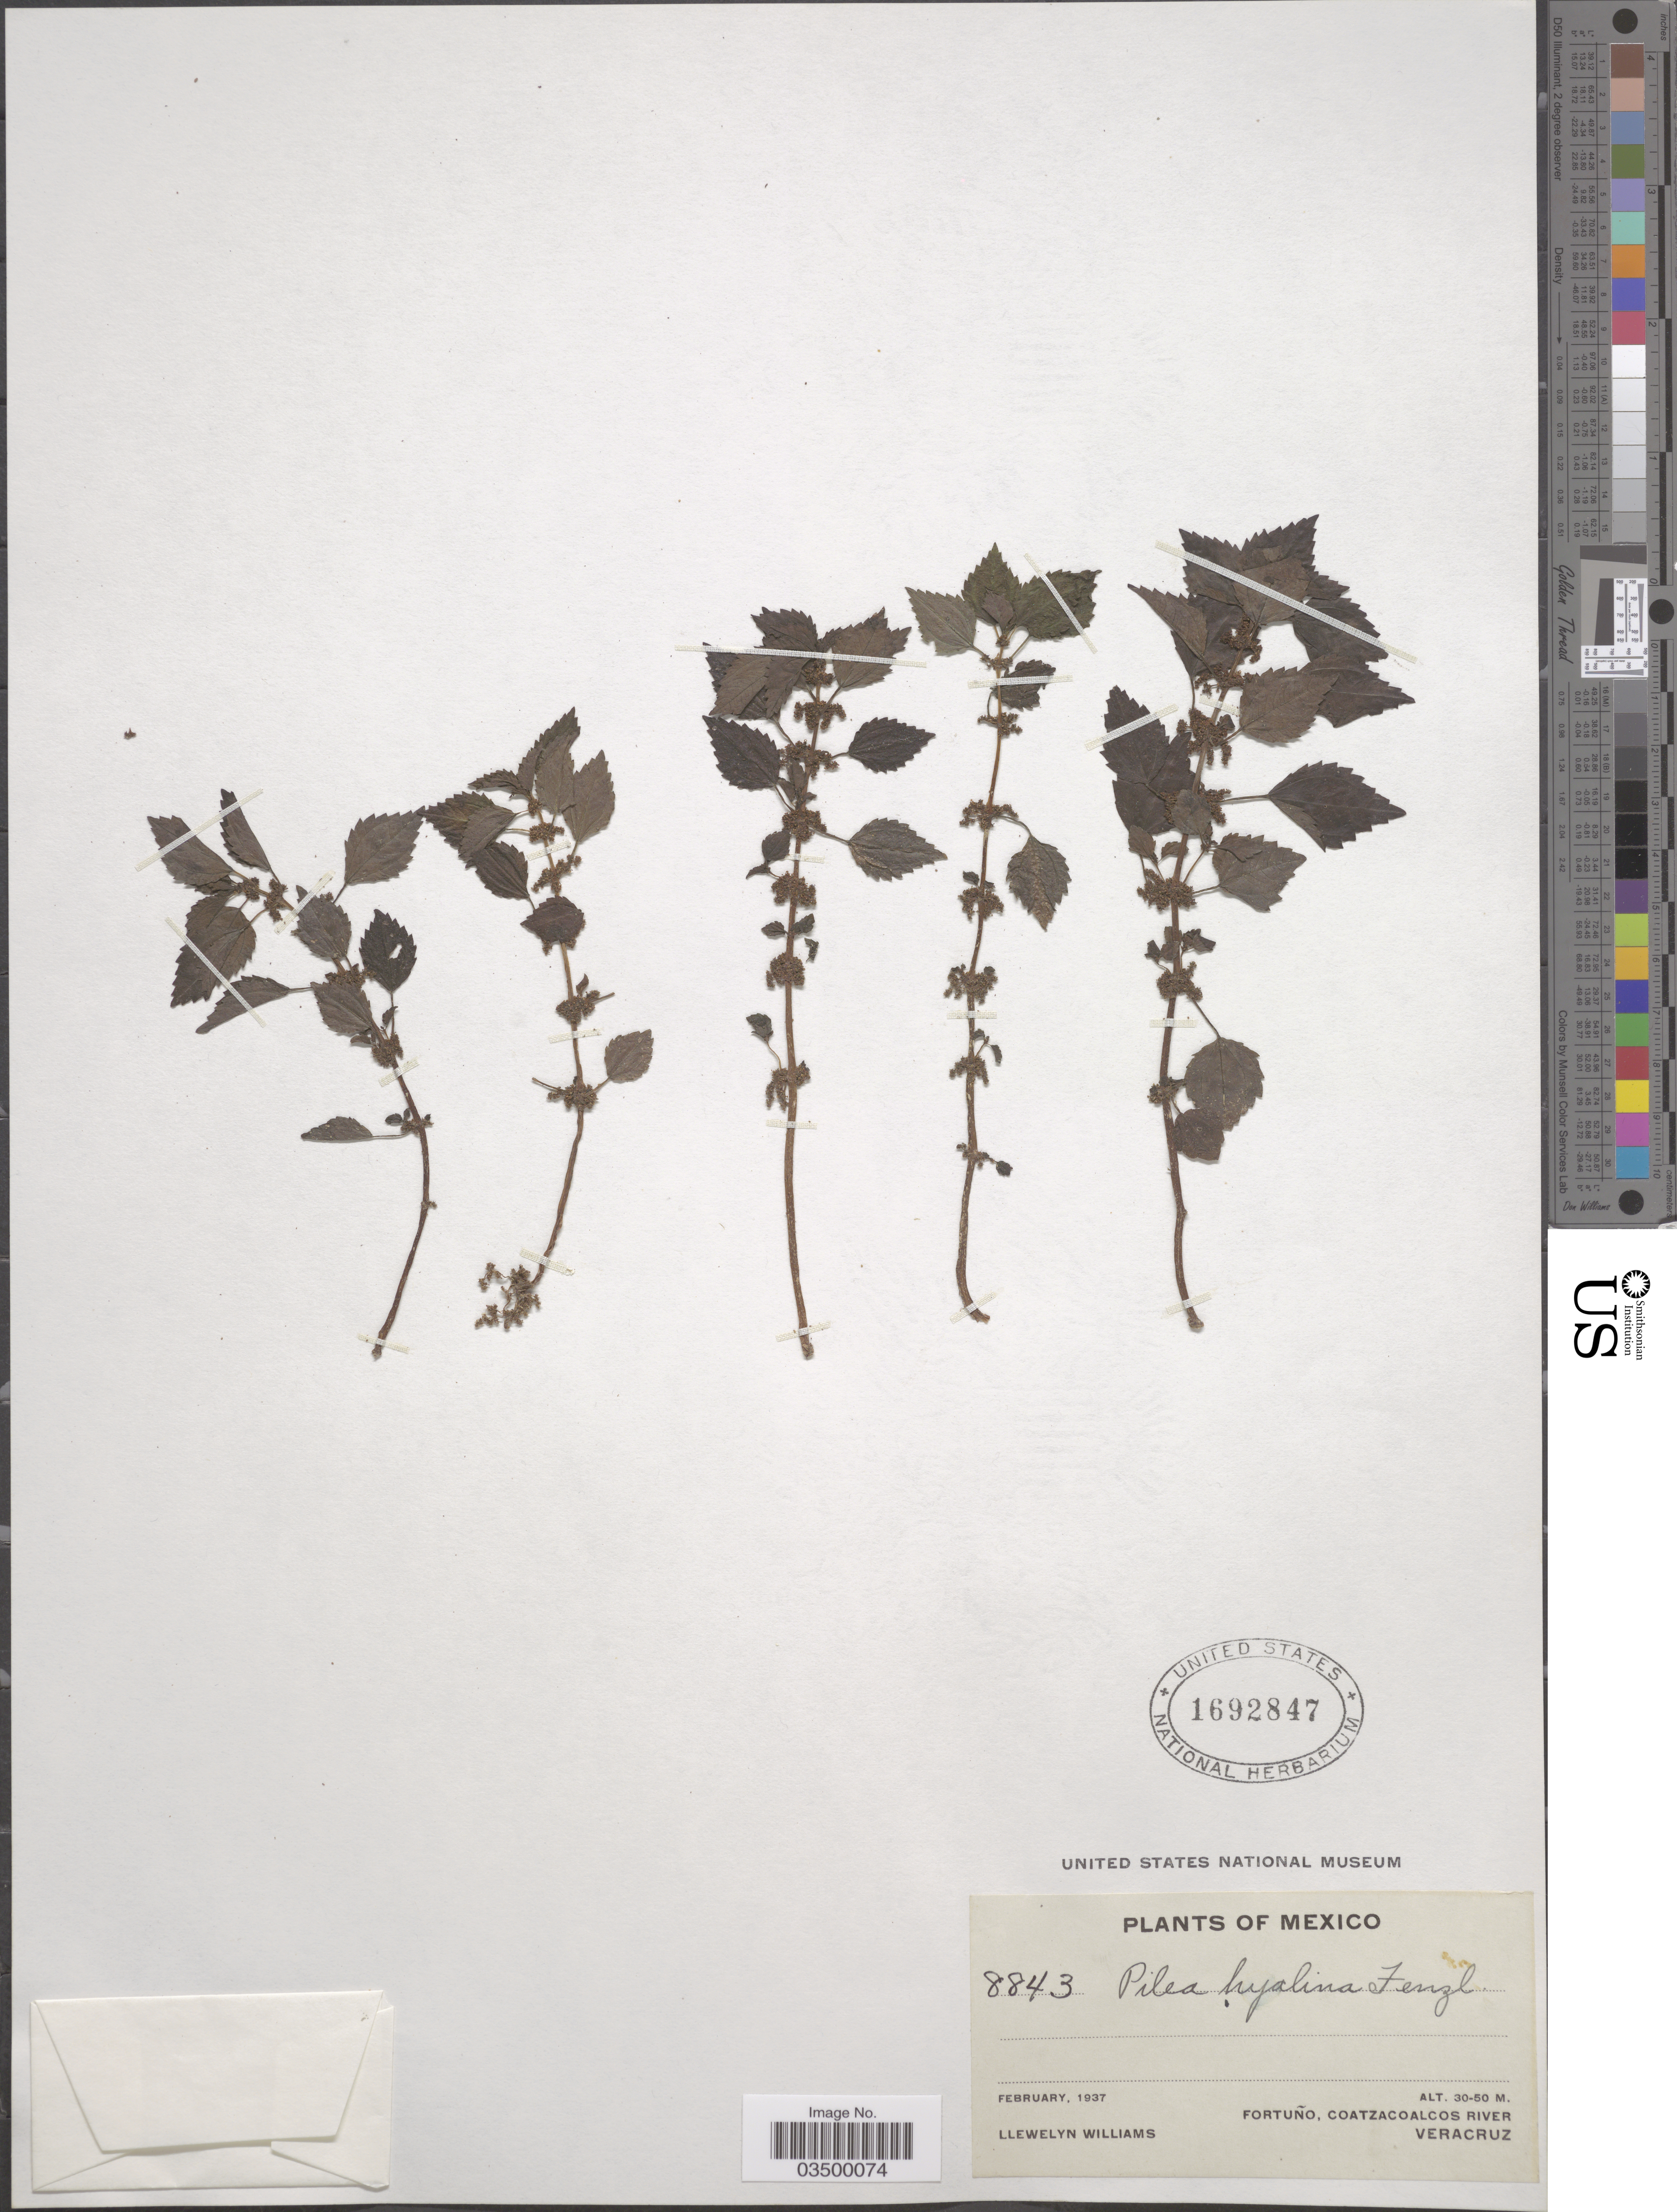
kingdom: Plantae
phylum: Tracheophyta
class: Magnoliopsida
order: Rosales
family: Urticaceae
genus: Pilea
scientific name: Pilea hyalina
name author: Fenzl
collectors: Ll. Williams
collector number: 8843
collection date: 1937-02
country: Mexico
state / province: Veracruz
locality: Fortuño, Coatzacoalcos River. Veracruz.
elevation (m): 30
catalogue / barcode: US 1692847